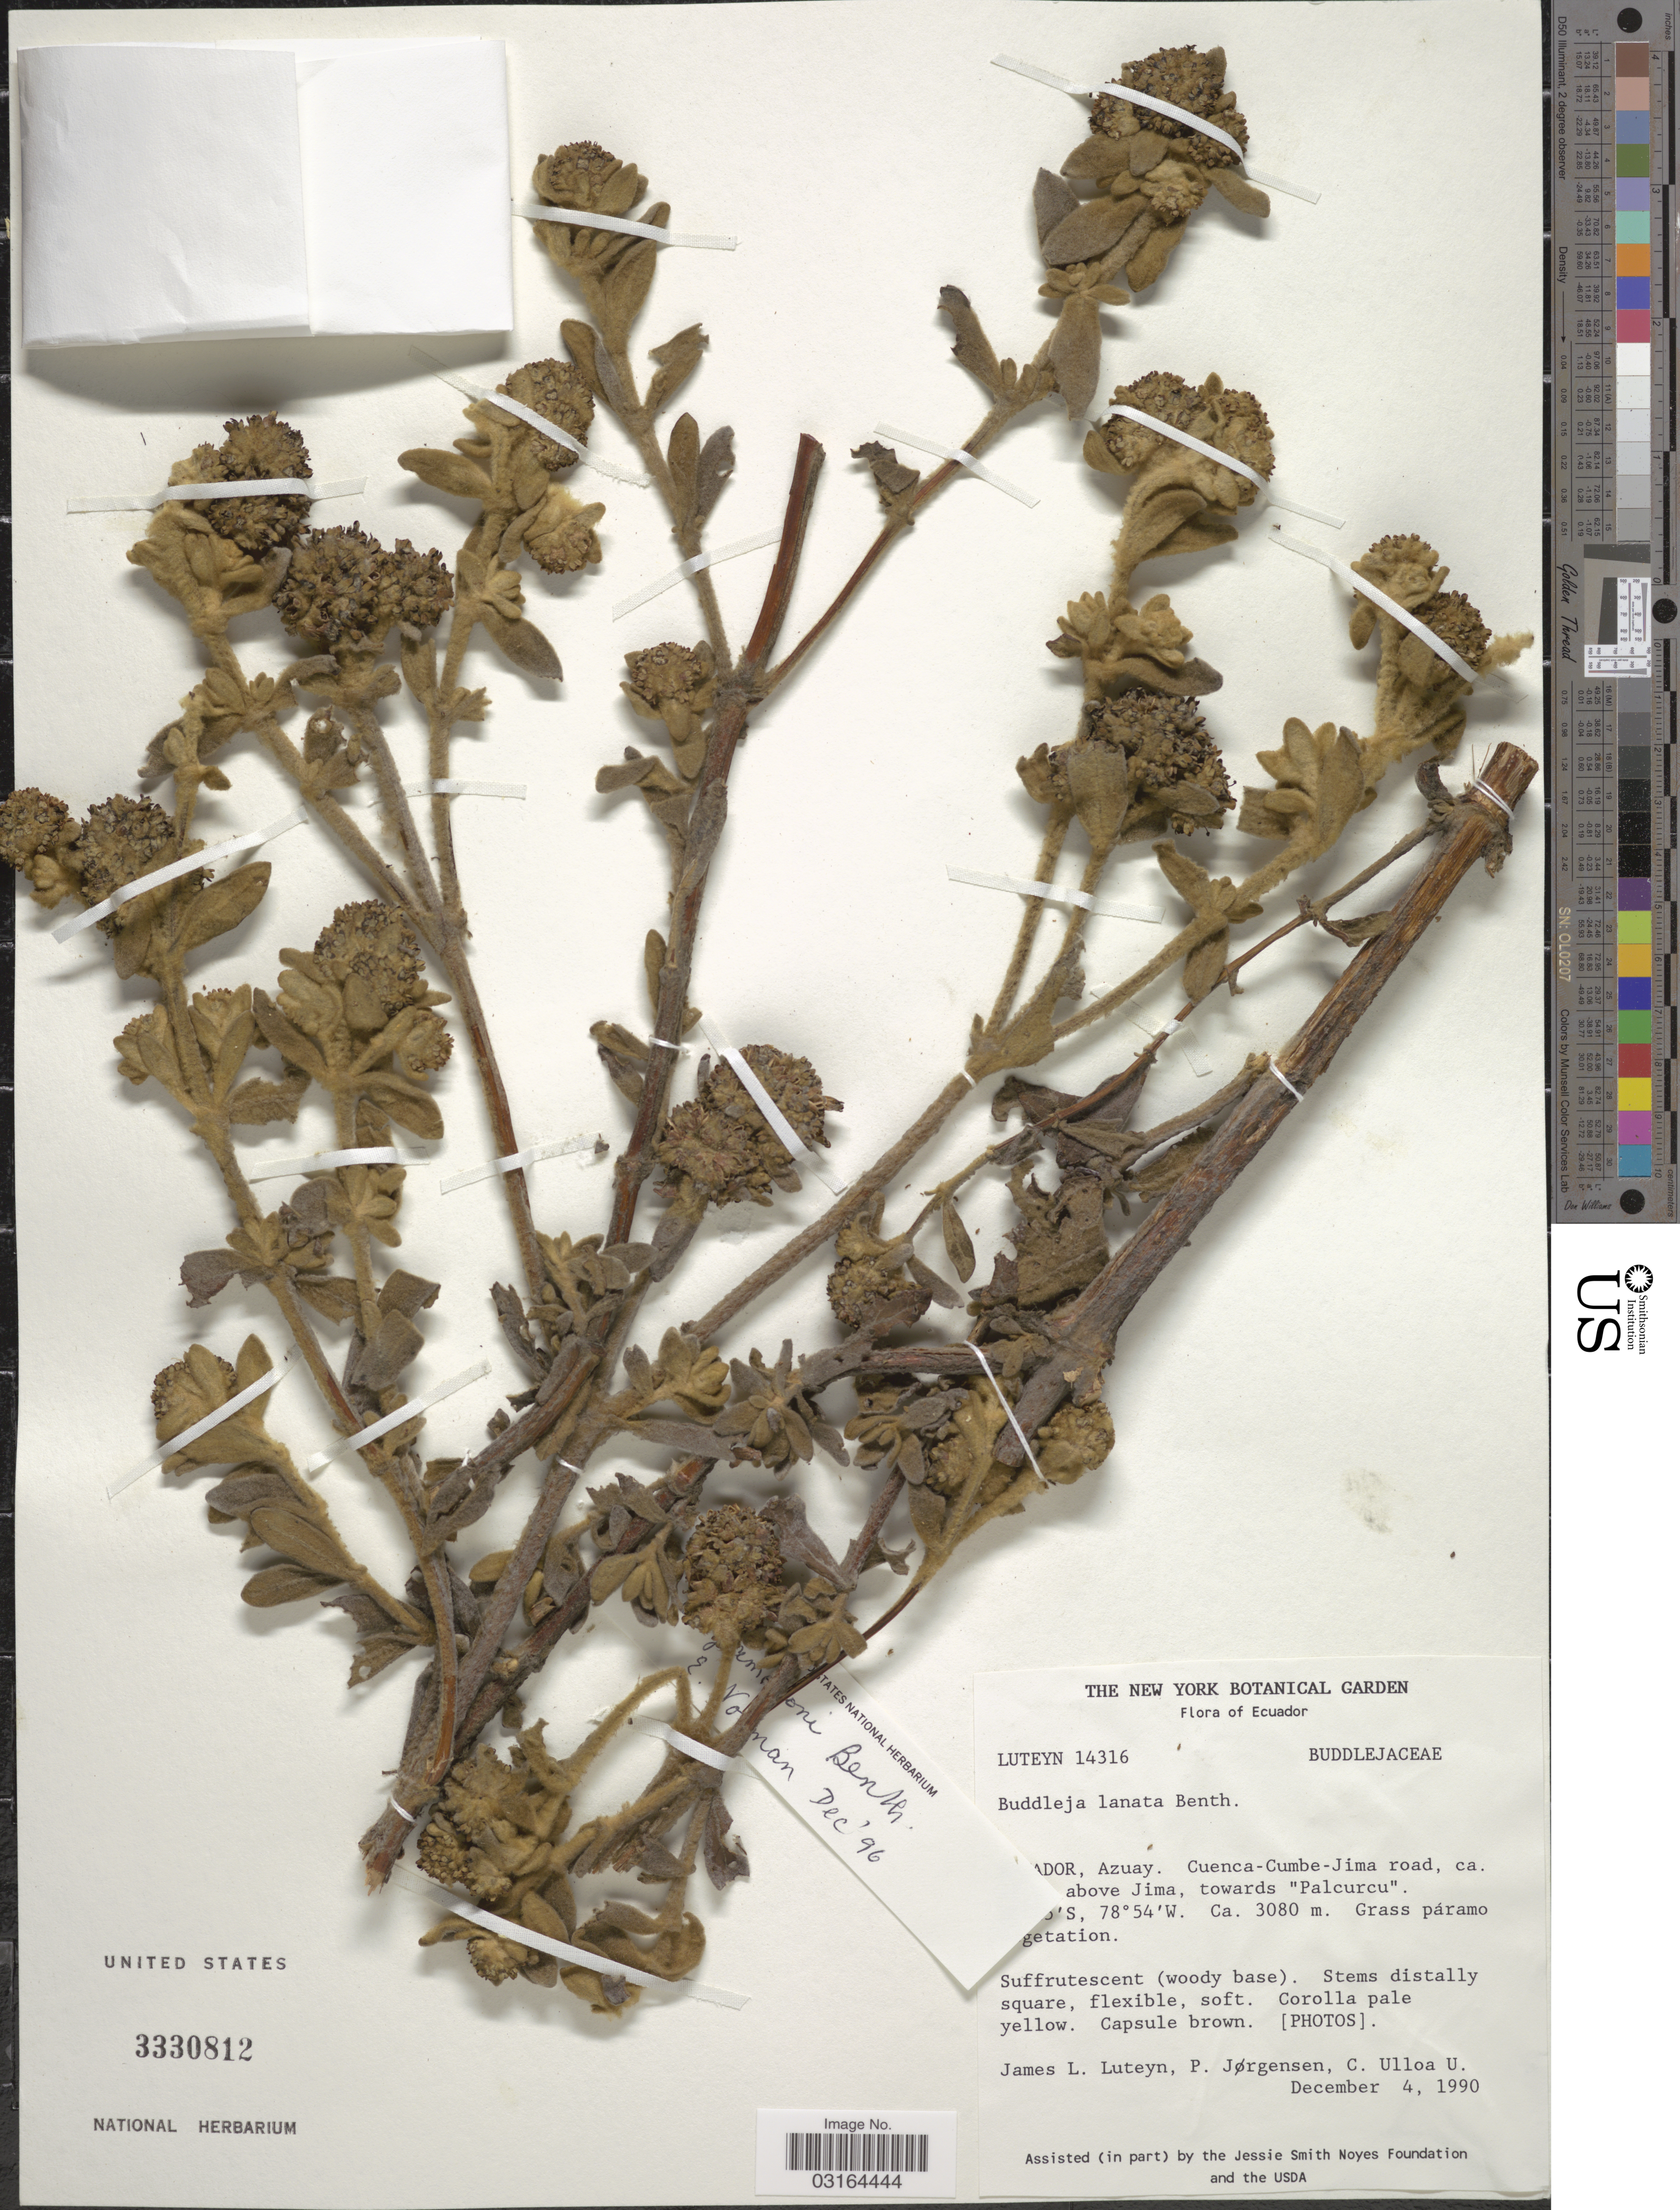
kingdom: Plantae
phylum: Tracheophyta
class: Magnoliopsida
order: Lamiales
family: Scrophulariaceae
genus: Buddleja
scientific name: Buddleja jamesonii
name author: Benth.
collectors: J. L. Luteyn, P. Jørgensen & C. Ulloa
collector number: Luteyn 14316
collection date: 1990-12-04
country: Ecuador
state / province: Azuay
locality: Cuenca-Cumbe-Jima road, ca. [illegible text] above Jima, towards "Palcuru".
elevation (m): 3080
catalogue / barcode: US 3330812